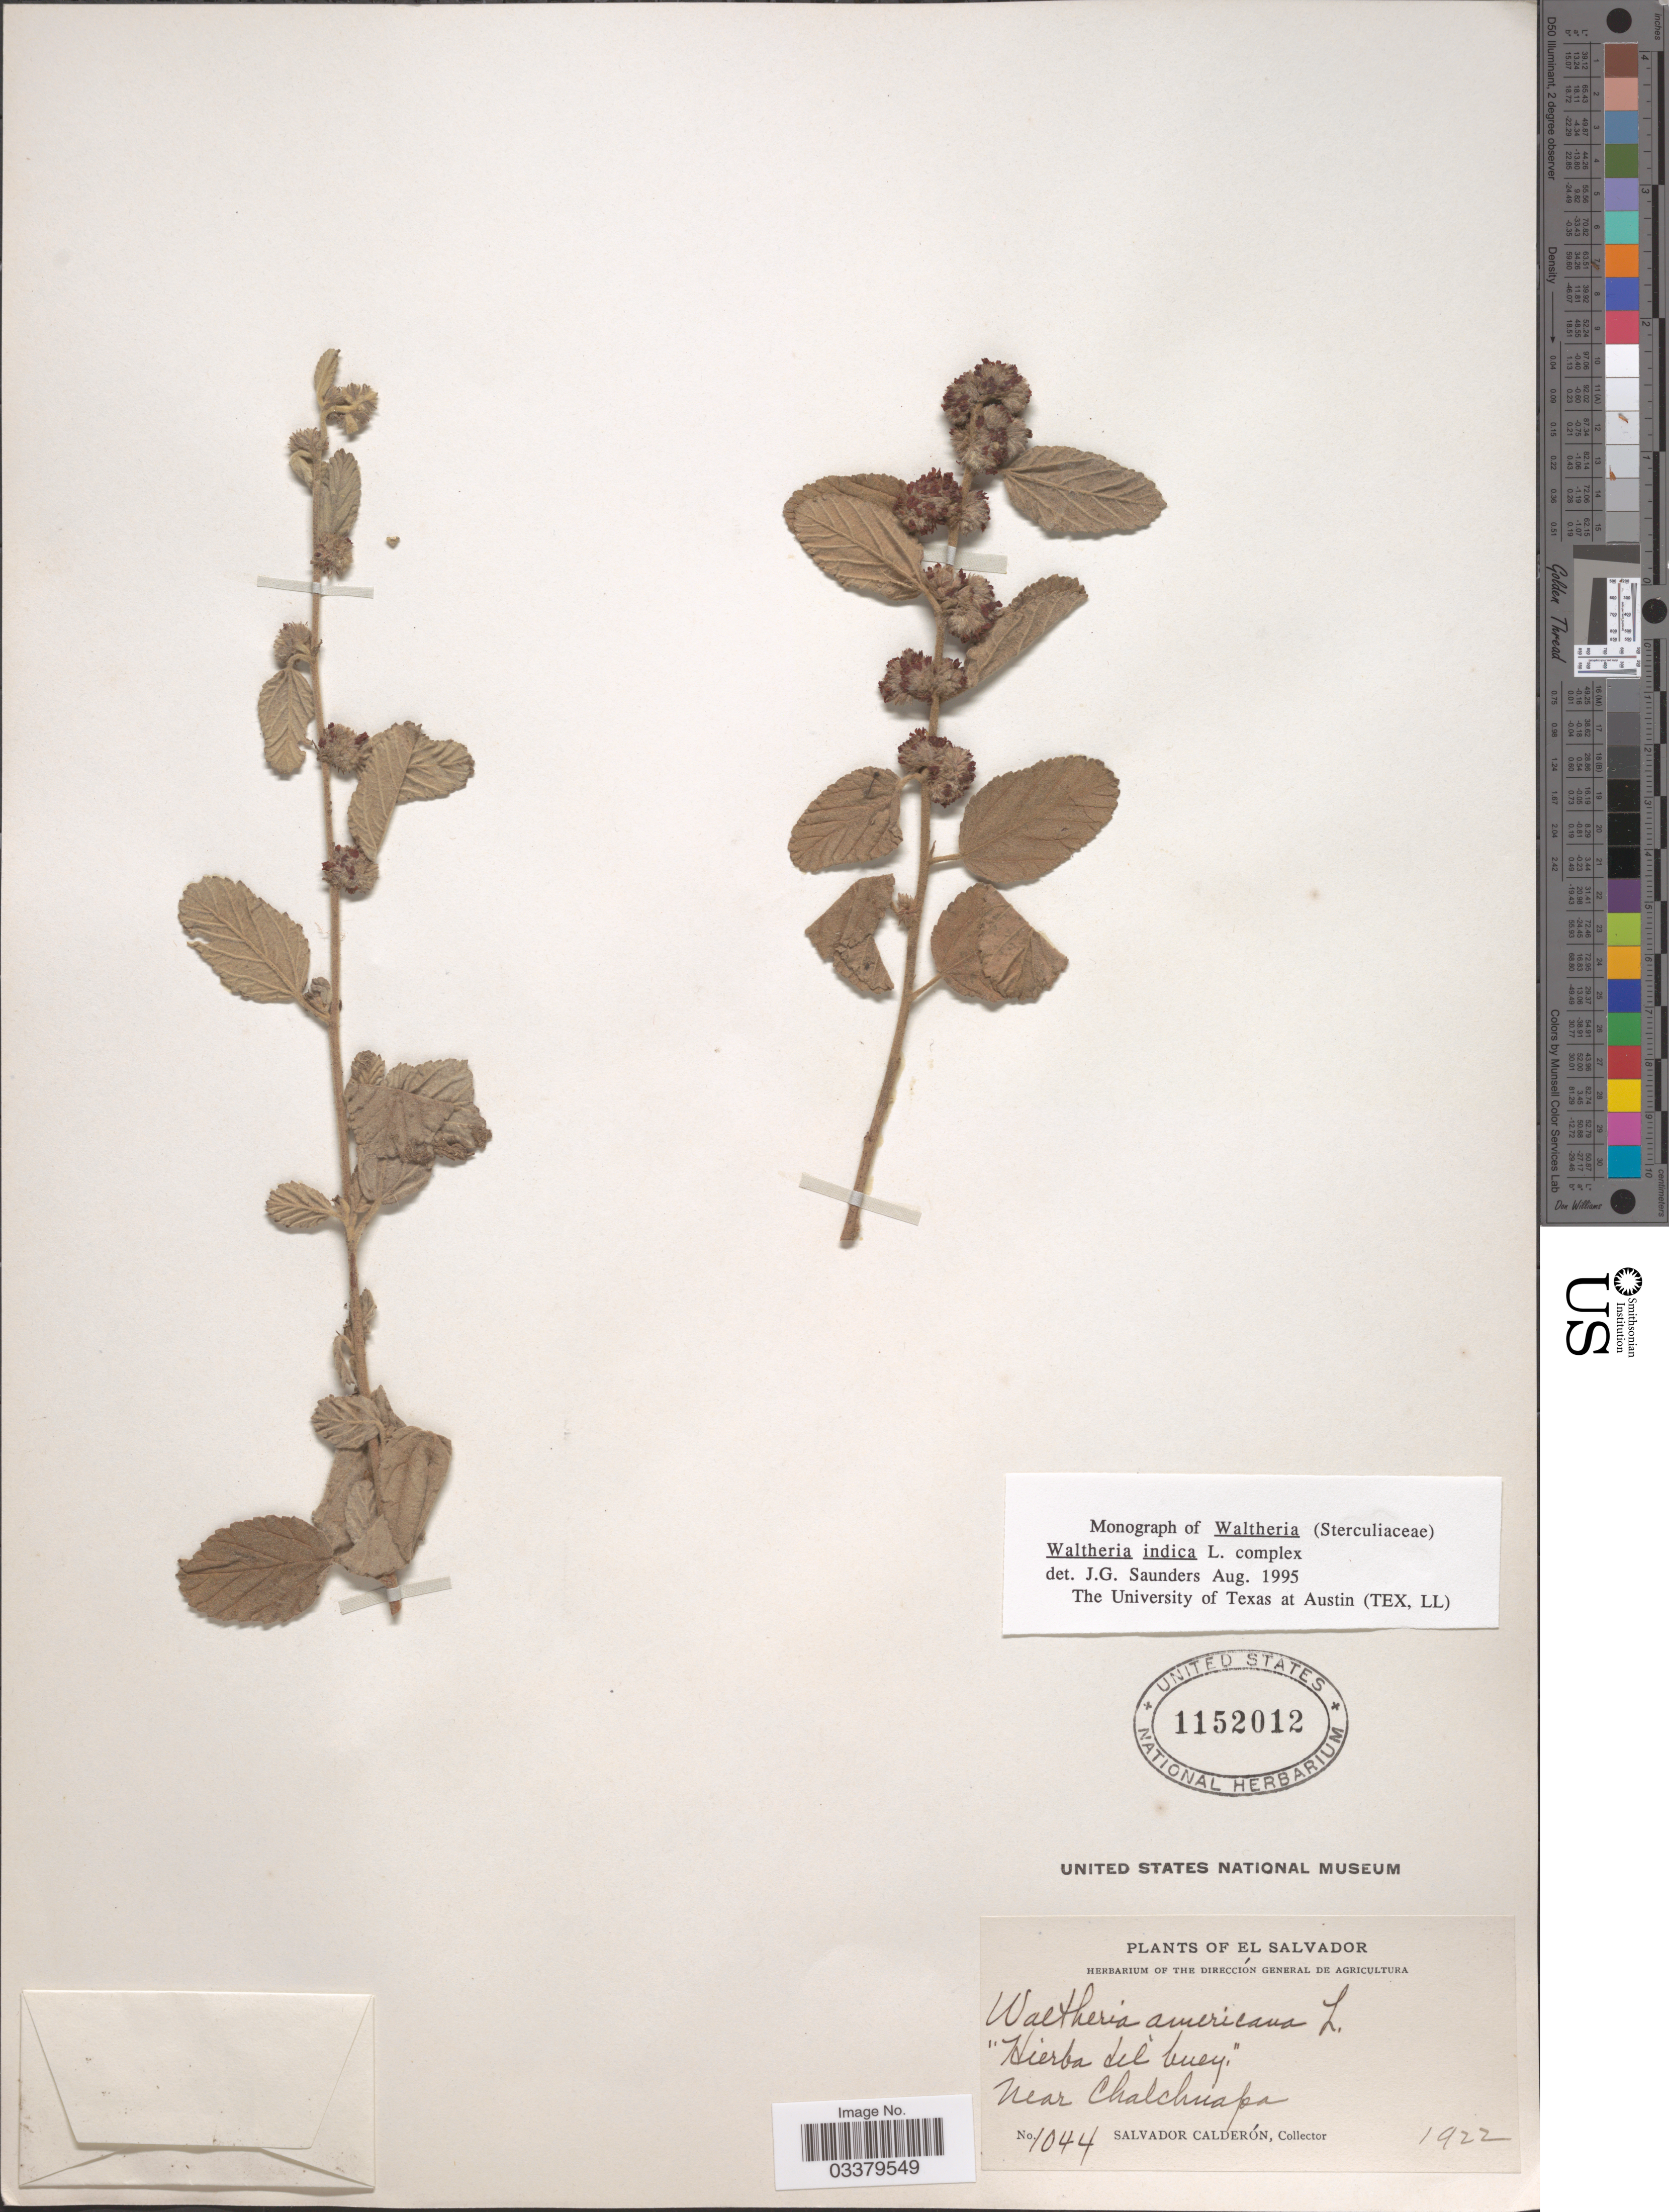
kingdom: Plantae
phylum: Tracheophyta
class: Magnoliopsida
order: Malvales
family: Malvaceae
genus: Waltheria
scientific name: Waltheria indica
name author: L.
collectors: S. Calderón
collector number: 1044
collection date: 1922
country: El Salvador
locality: Near Chalchuapa.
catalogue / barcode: US 1152012